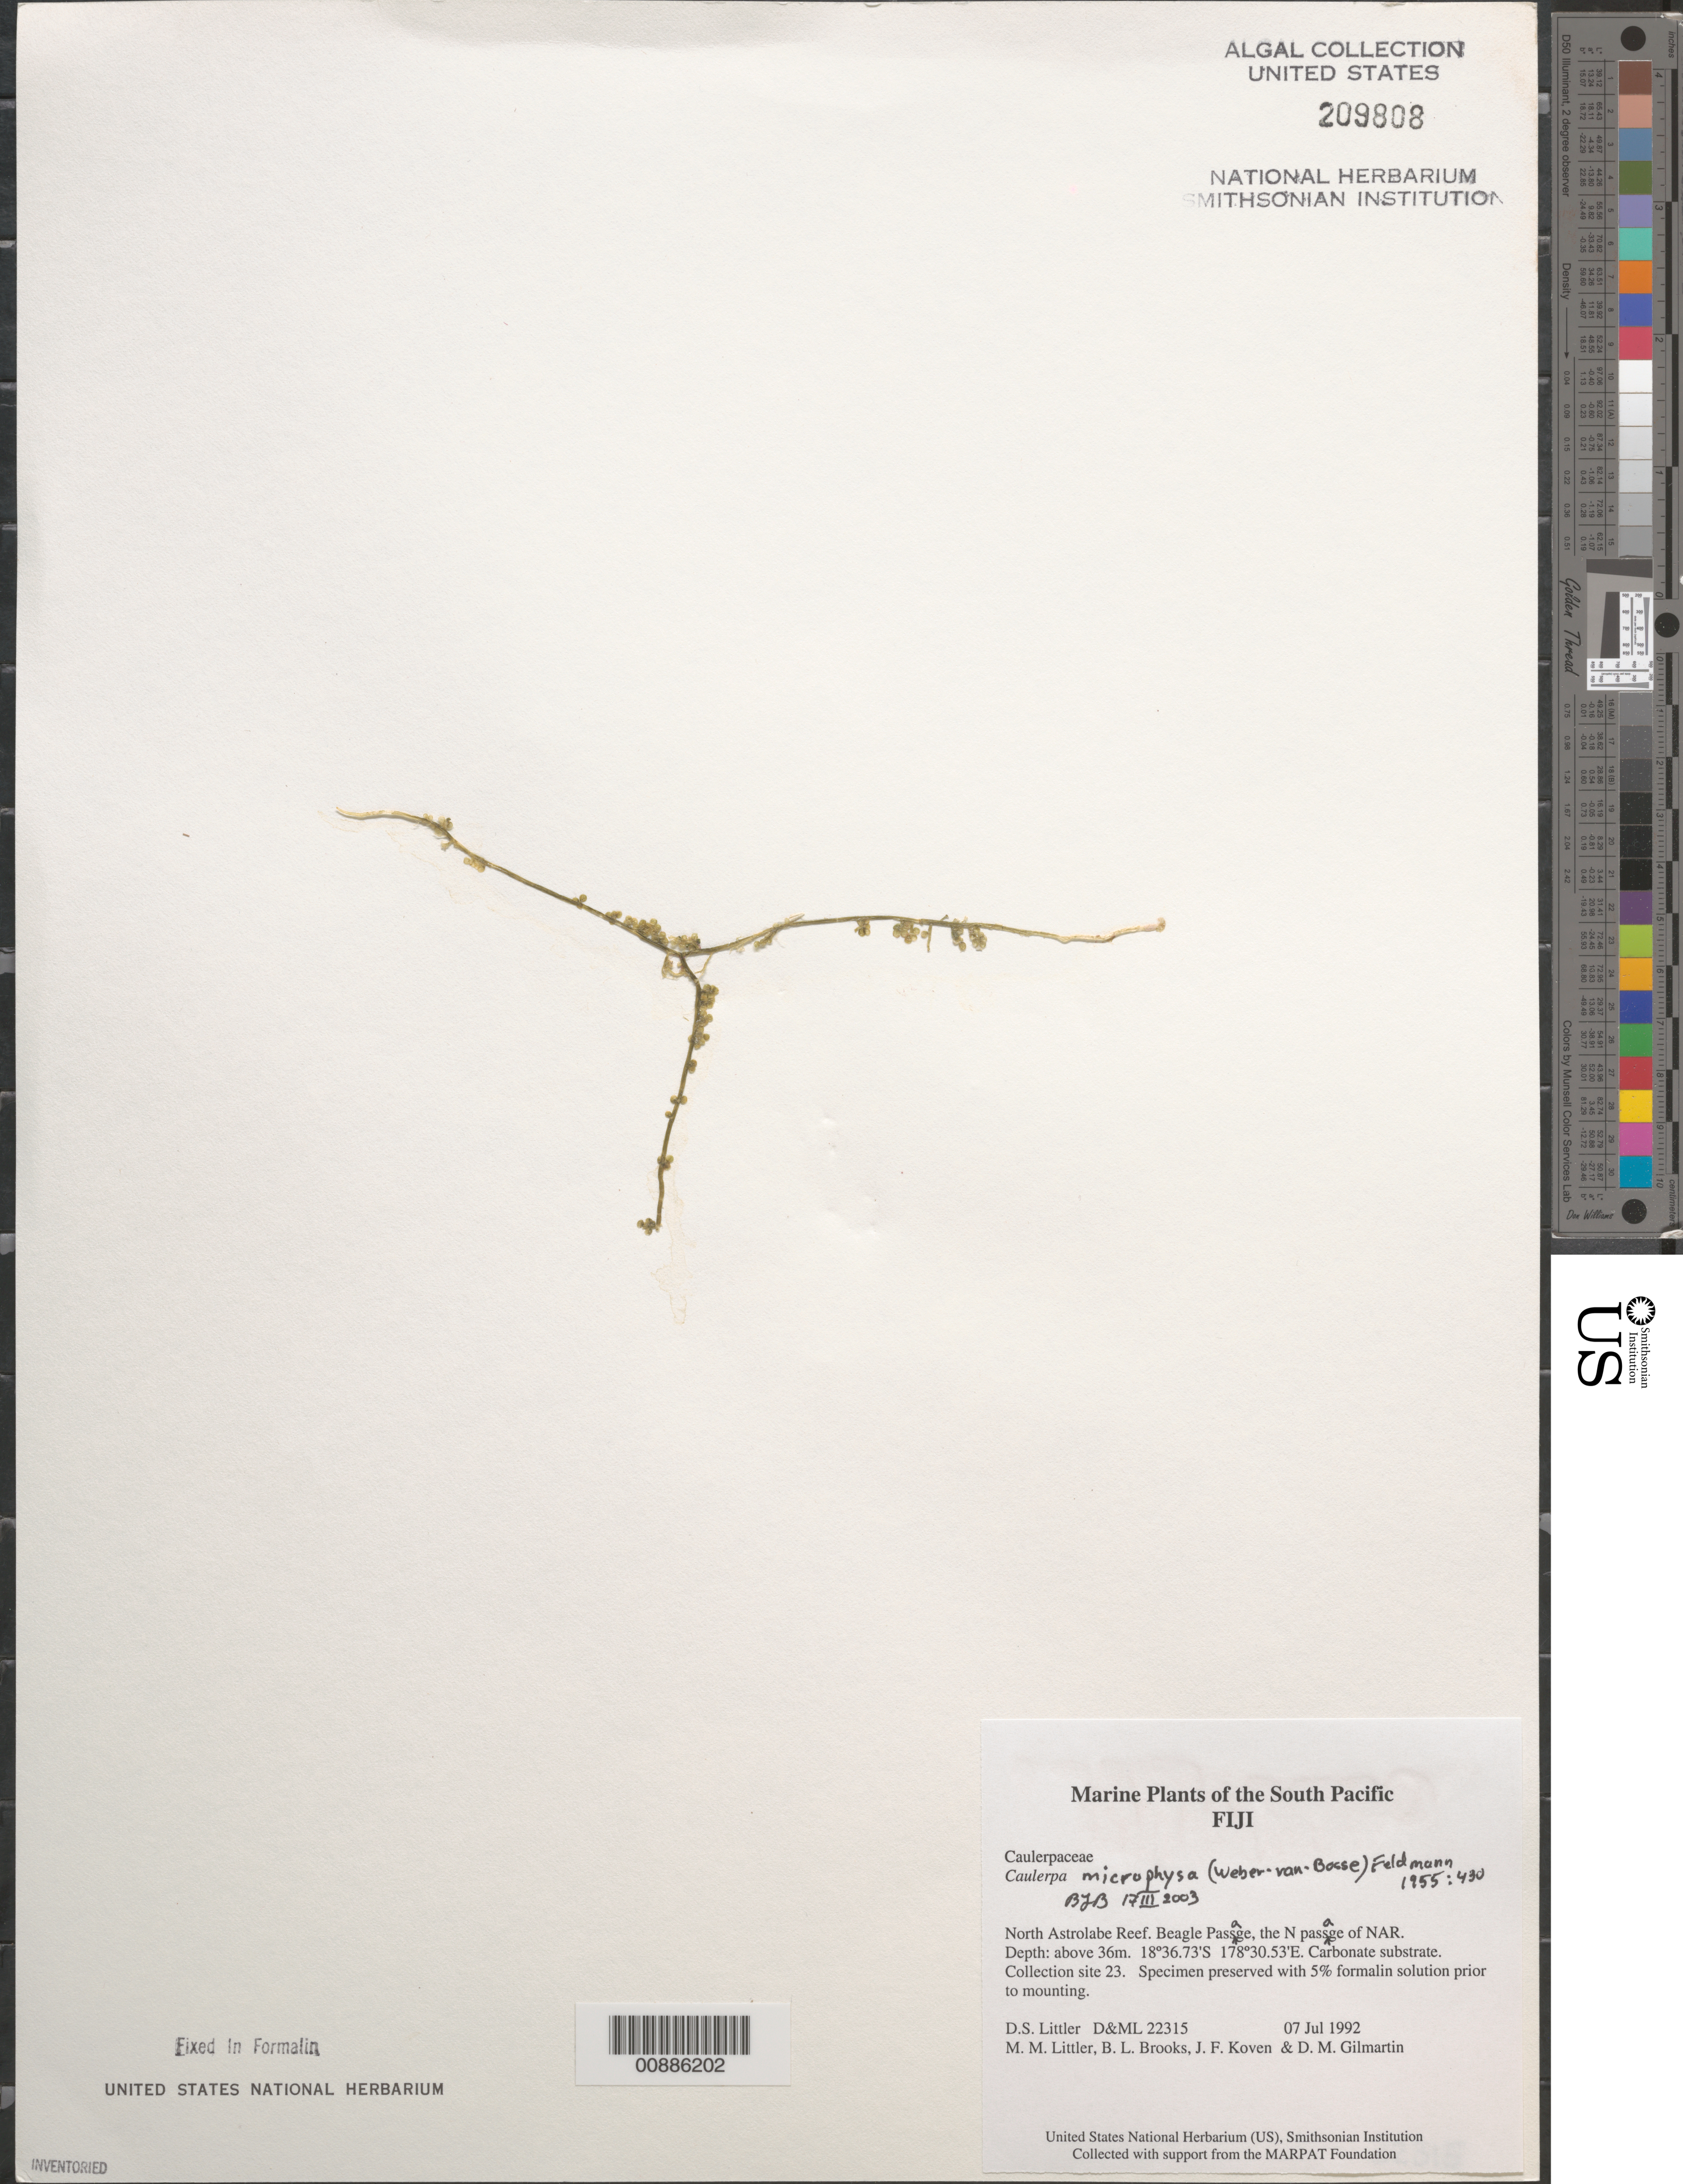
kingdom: Plantae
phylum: Chlorophyta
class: Ulvophyceae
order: Bryopsidales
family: Caulerpaceae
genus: Caulerpa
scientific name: Caulerpa microphysa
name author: (Weber Bosse) Feldmann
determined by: Brooks, B. L., (BOT), Smithsonian Institution - National Museum of Natural History (UNITED STATES)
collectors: D. S. Littler, M. M. Littler, B. Brooks, J. Koven & D. Gilmartin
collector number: D&ML 22315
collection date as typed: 07 Jul 1992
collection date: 1992-07-07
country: Fiji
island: North Astrolabe Reef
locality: North Astrolabe Reef, Beagle Passage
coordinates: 18 36.73'S, 178 30.53'E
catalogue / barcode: US 209808